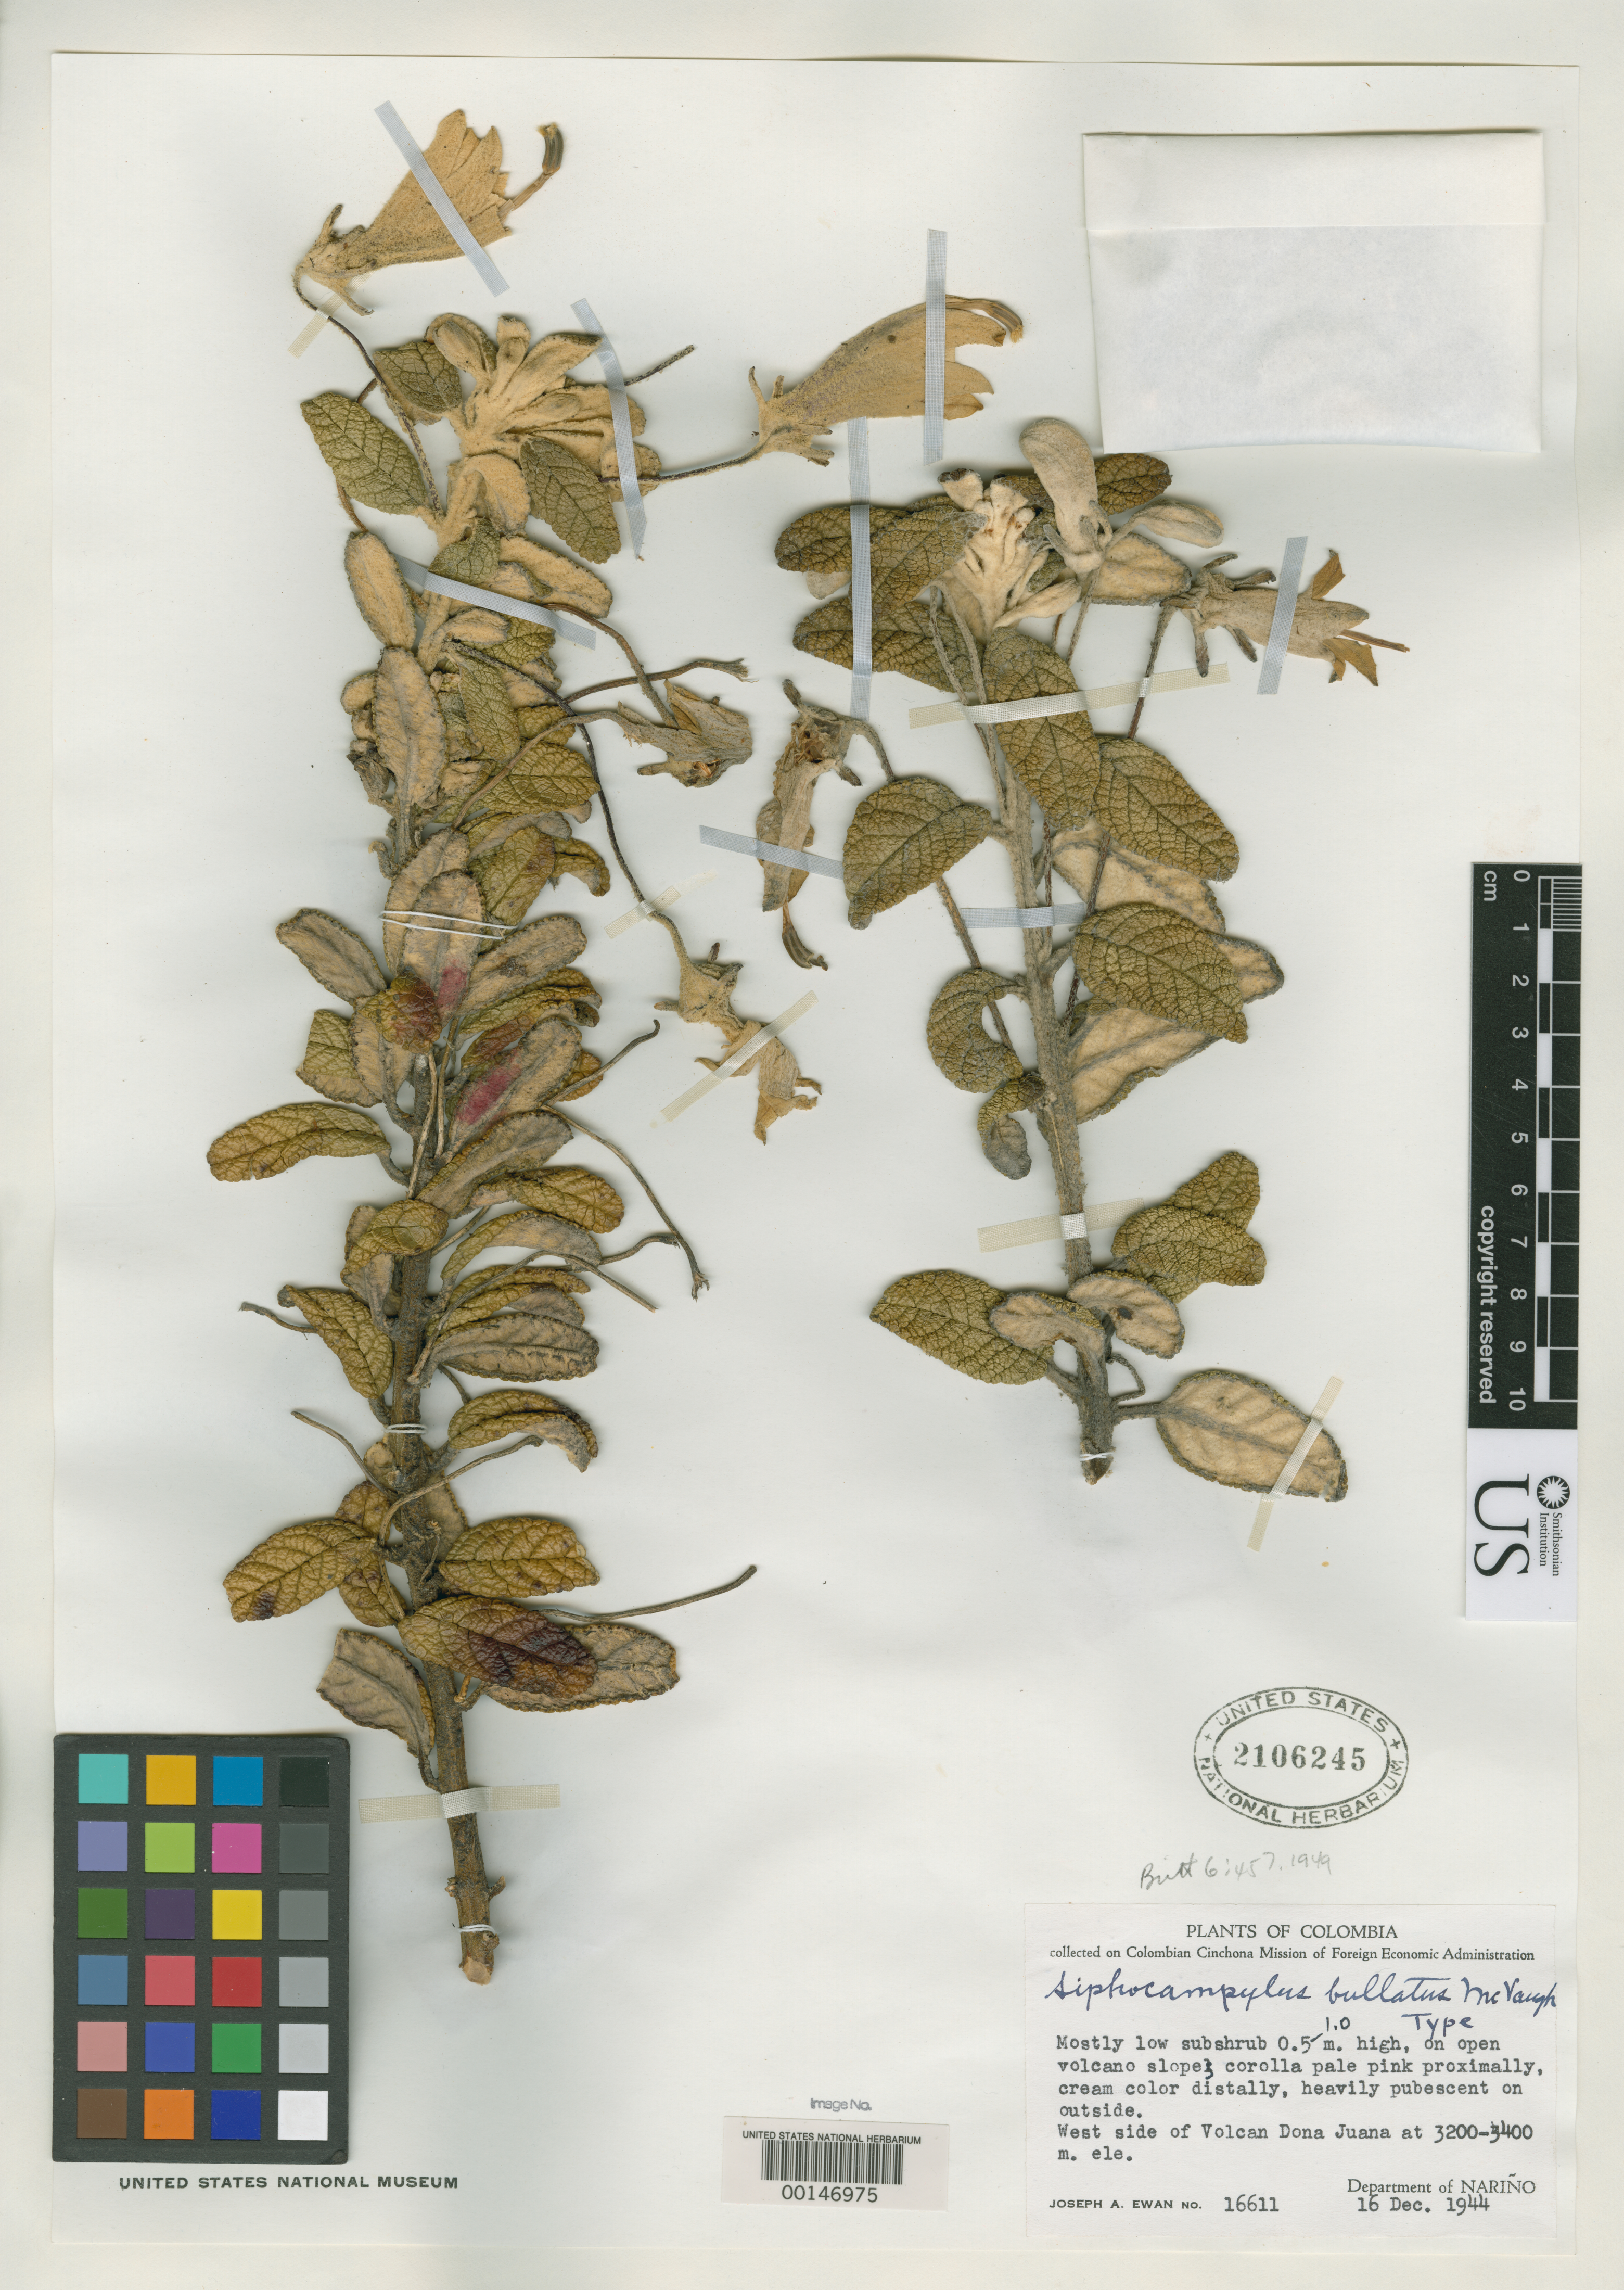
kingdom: Plantae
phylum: Tracheophyta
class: Magnoliopsida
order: Asterales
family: Campanulaceae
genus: Siphocampylus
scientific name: Siphocampylus bullatus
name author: McVaugh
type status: Holotype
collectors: J. A. Ewan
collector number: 16611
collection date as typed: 16 Dec 1944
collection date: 1944-12-16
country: Colombia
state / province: Nariño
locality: Volcan Dona Juana.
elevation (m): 3200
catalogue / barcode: US 2106245